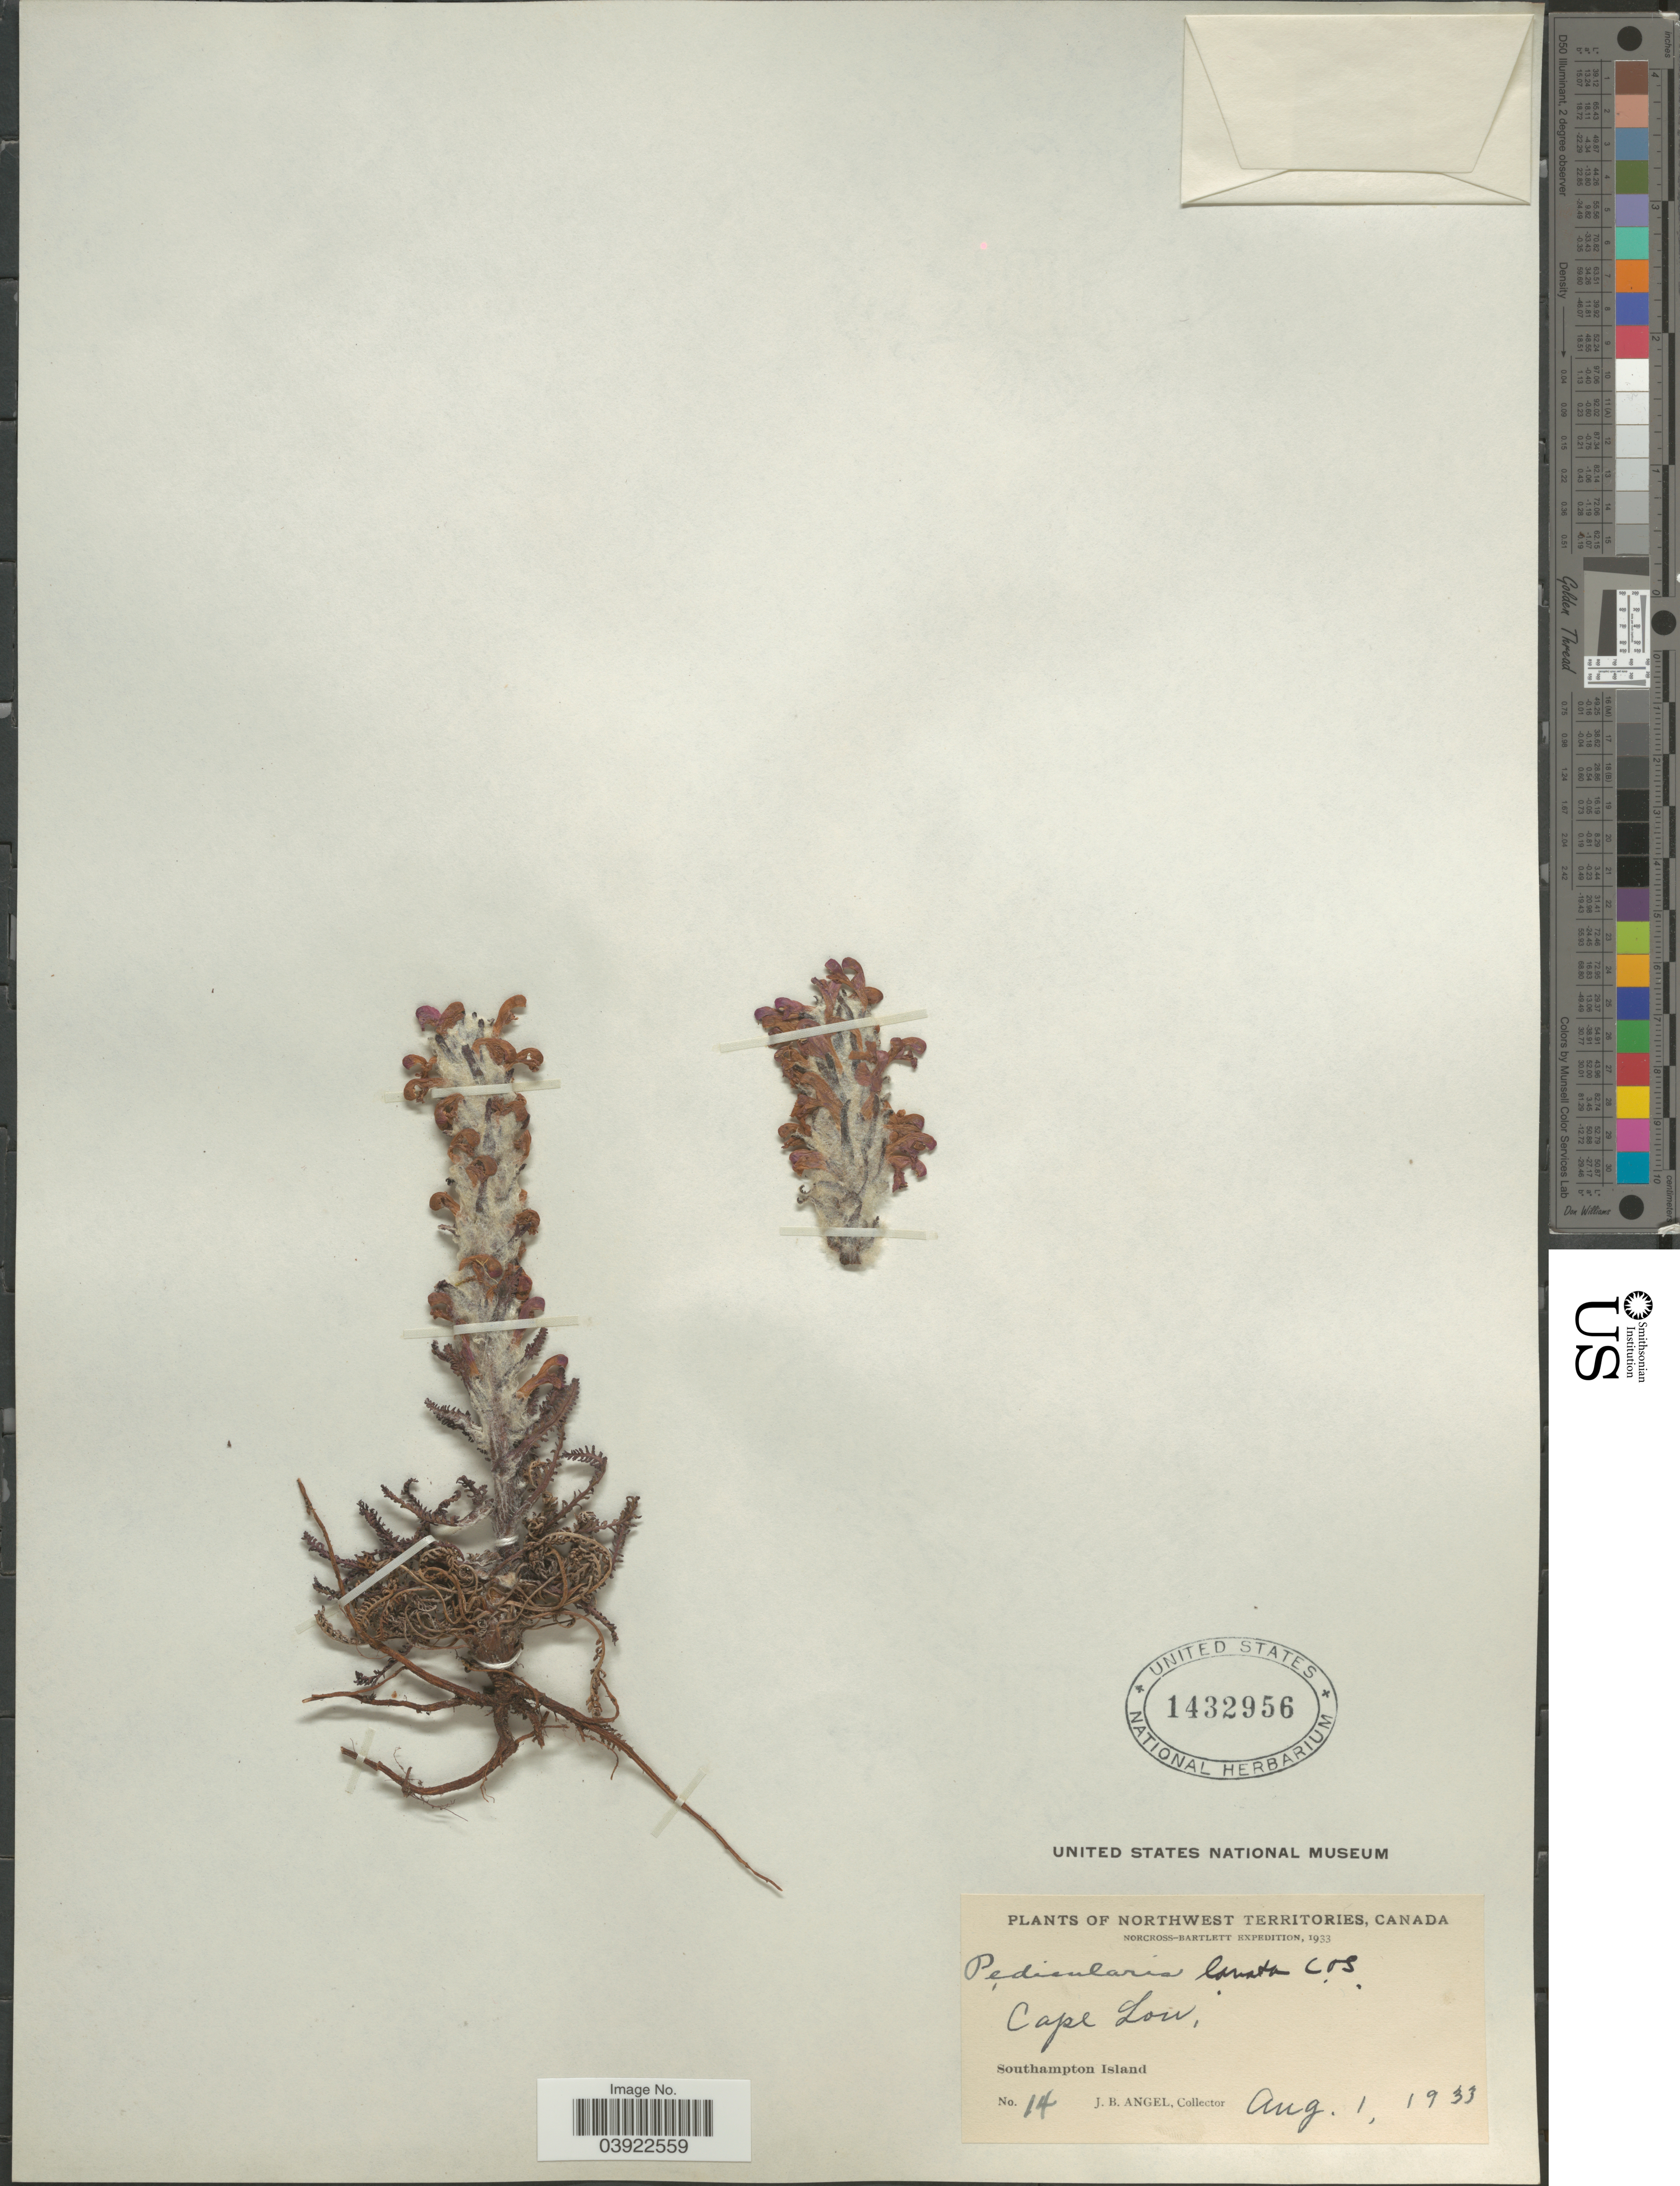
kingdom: Plantae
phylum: Tracheophyta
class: Magnoliopsida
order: Lamiales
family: Orobanchaceae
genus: Pedicularis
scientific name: Pedicularis lanata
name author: Willd. ex Cham. & Schltdl.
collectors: J. Angel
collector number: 14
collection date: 1933-08-01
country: Canada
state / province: Northwest Territories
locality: Cape Low. Southampton Island.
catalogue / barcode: US 1432956